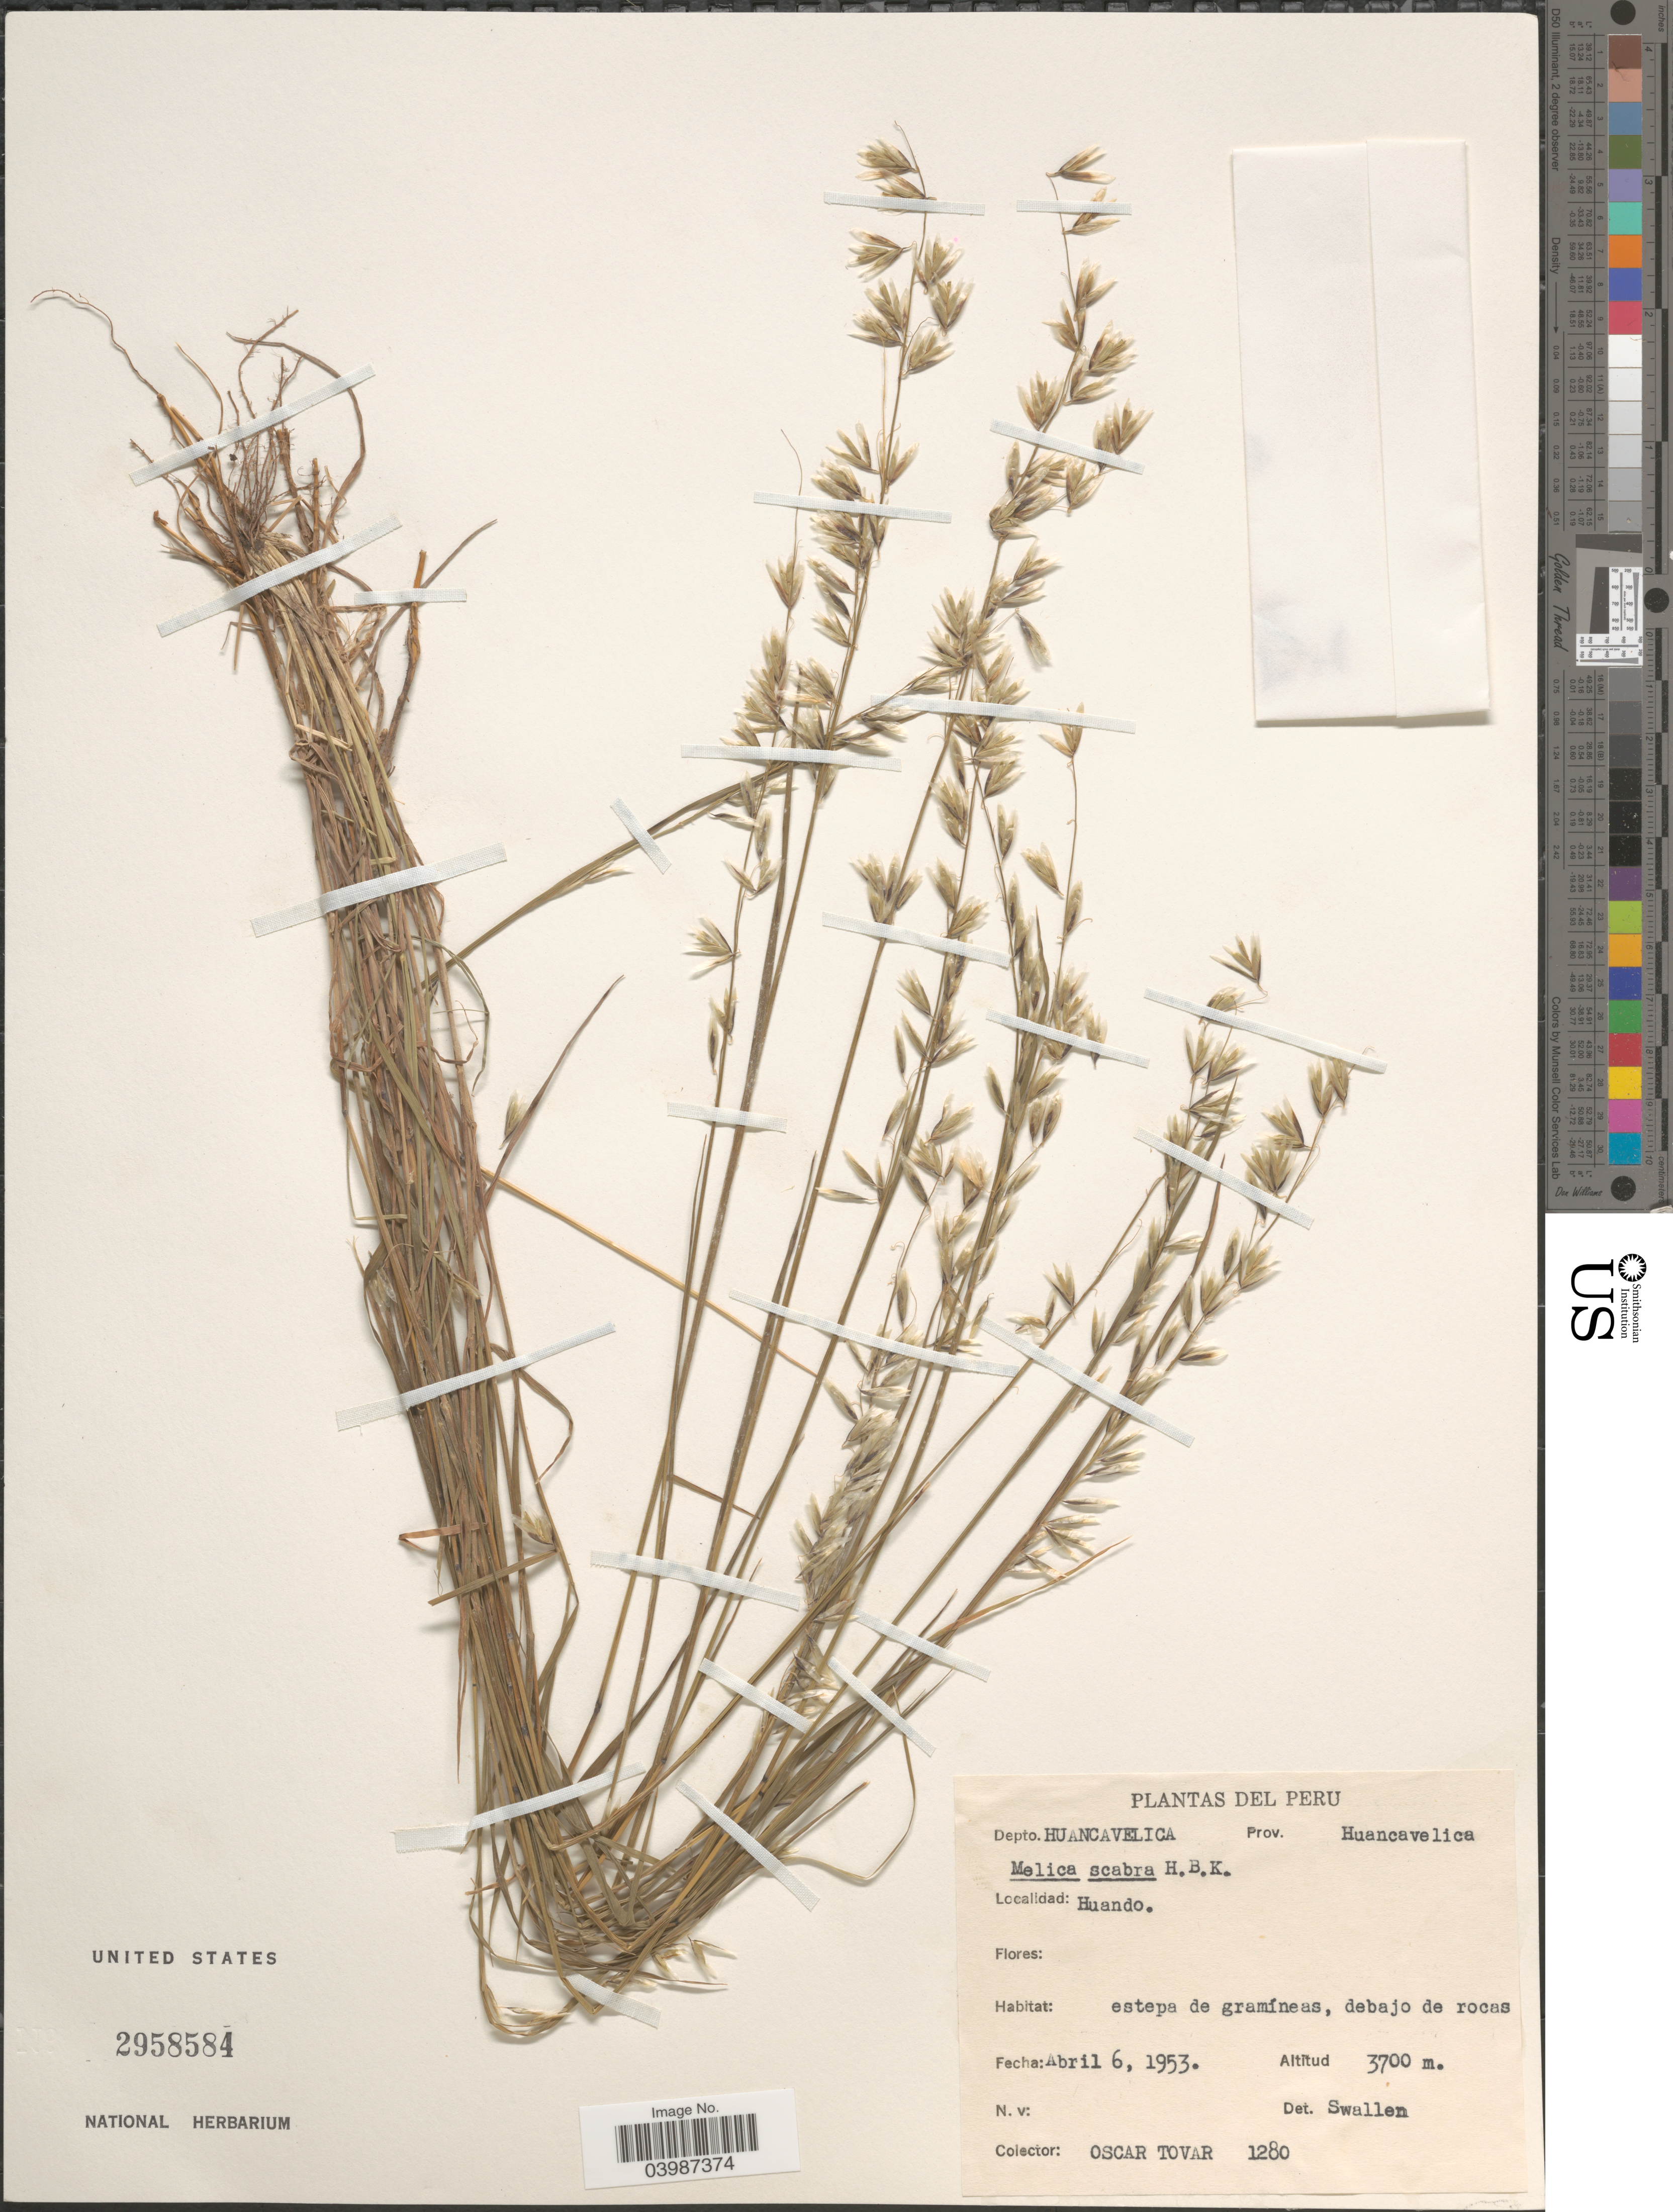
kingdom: Plantae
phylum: Tracheophyta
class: Liliopsida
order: Poales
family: Poaceae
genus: Melica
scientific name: Melica scabra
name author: Kunth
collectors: Ó. Tovar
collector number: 1280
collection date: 1953-04-06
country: Peru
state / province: Huancavelica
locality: Depto. Huancavelica. Huando.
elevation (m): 3700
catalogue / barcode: US 2958584